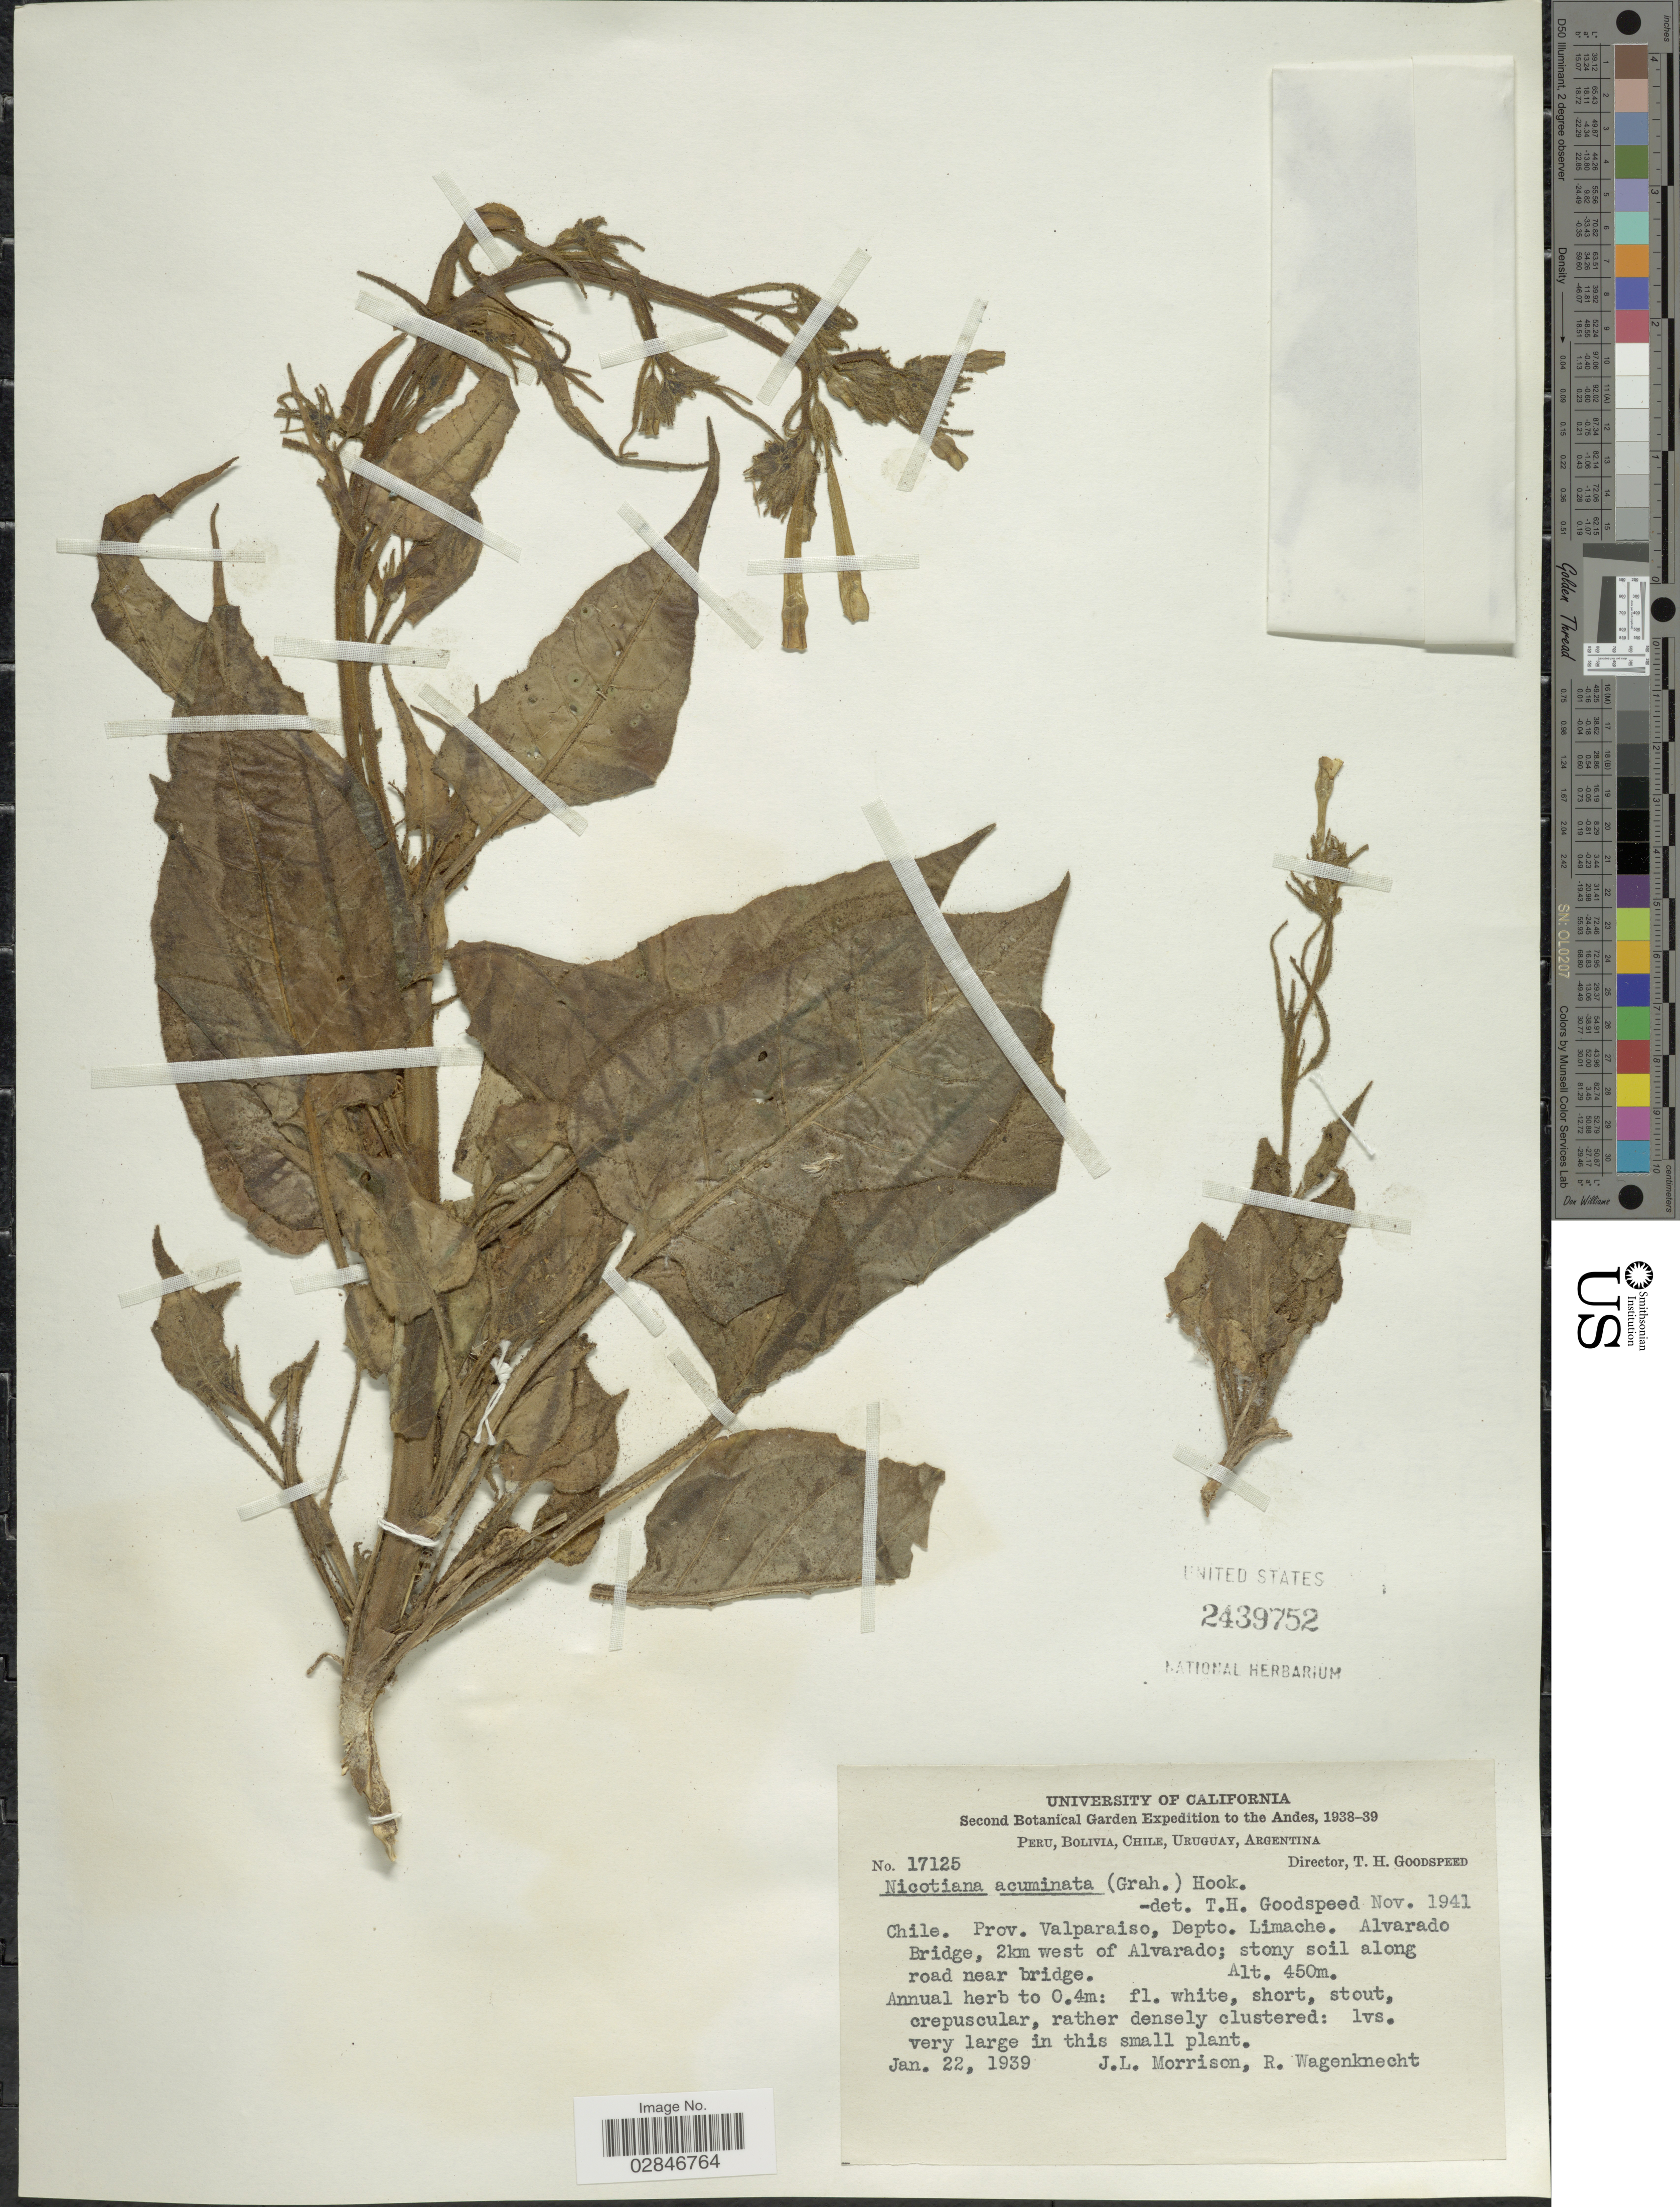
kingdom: Plantae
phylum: Tracheophyta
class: Magnoliopsida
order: Solanales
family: Solanaceae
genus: Nicotiana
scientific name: Nicotiana acuminata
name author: (Graham) Hook.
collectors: J. Morrison & R. Wagenknecht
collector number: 17125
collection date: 1939-01-22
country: Chile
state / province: Valparaíso (V)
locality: The Andes, Prov. Valparaiso, Depto. Limache. Alvarado Bridge, 2km west of Alvarado.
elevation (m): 450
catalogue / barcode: US 2439752